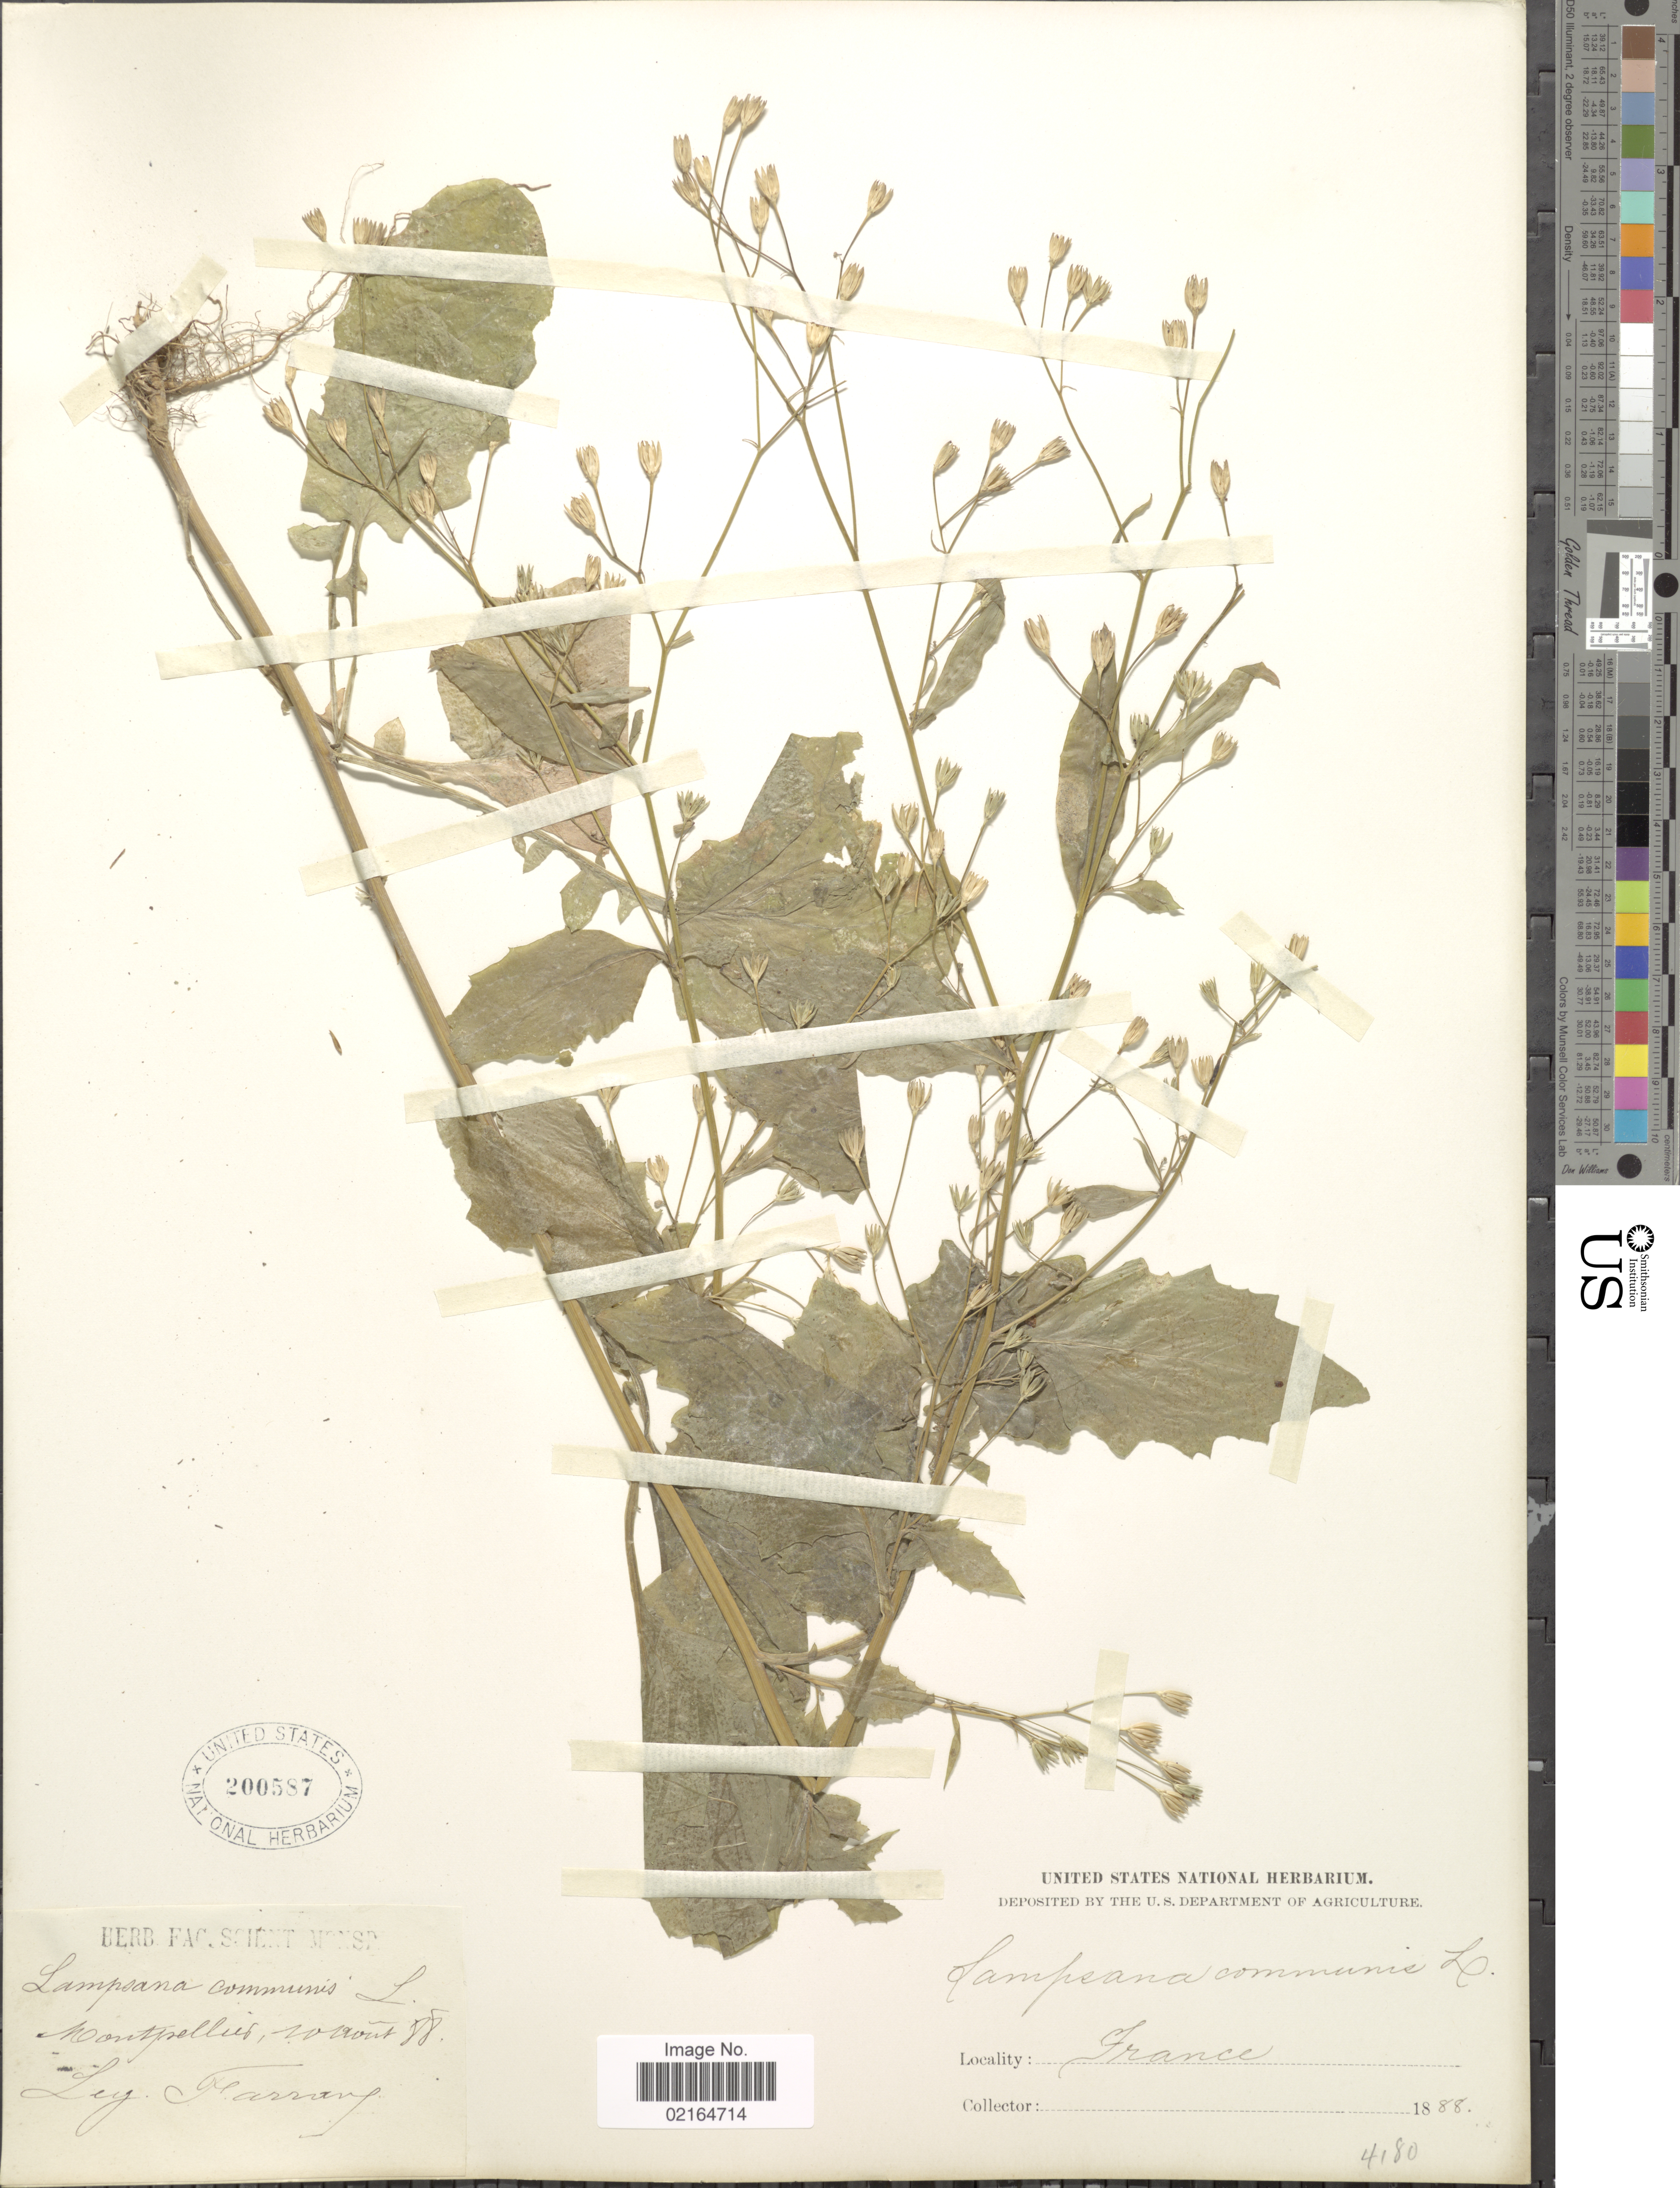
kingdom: Plantae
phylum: Tracheophyta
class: Magnoliopsida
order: Asterales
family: Asteraceae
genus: Lapsana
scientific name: Lapsana communis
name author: L.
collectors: Farrant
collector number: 4180?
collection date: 1888-08-20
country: France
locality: Montpellier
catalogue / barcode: US 200587